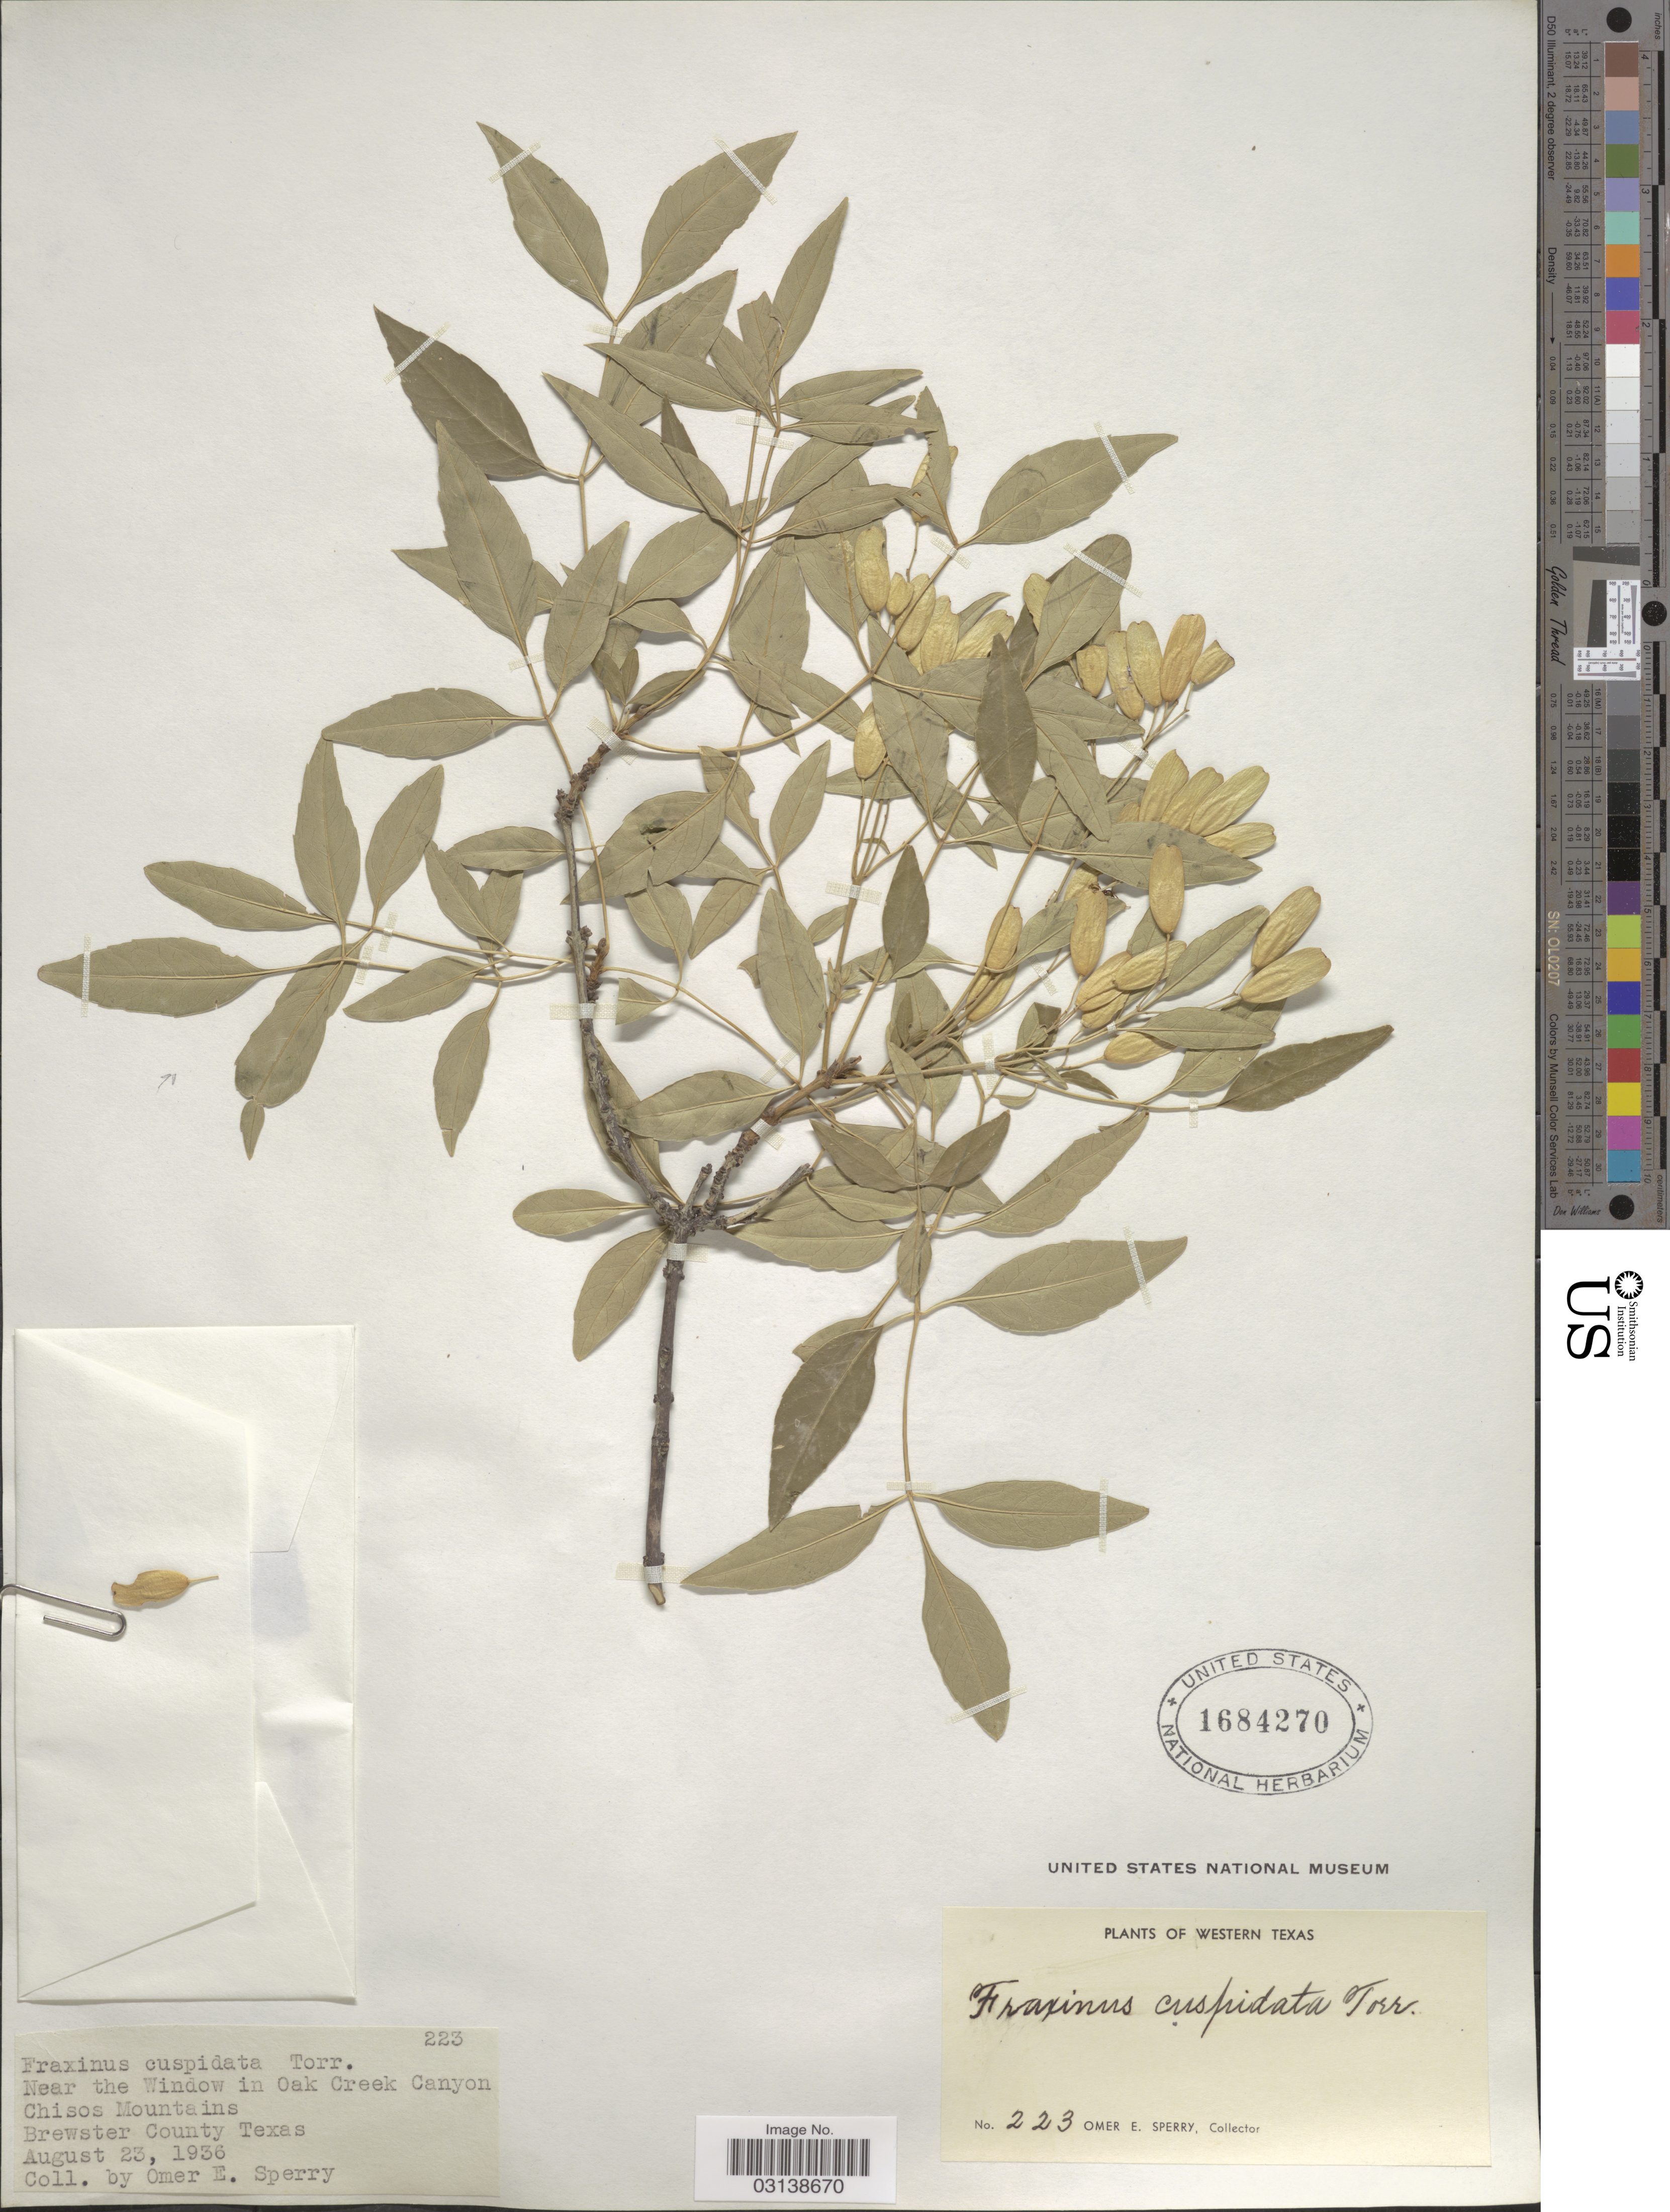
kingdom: Plantae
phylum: Tracheophyta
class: Magnoliopsida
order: Lamiales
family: Oleaceae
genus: Fraxinus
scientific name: Fraxinus cuspidata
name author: Torr.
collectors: O. E. Sperry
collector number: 223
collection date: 1936-08-23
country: United States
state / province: Texas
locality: Western Texas. Near the Window in Oak Creek Canyon, Chisos Mountains. Brewster County.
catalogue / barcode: US 1684270